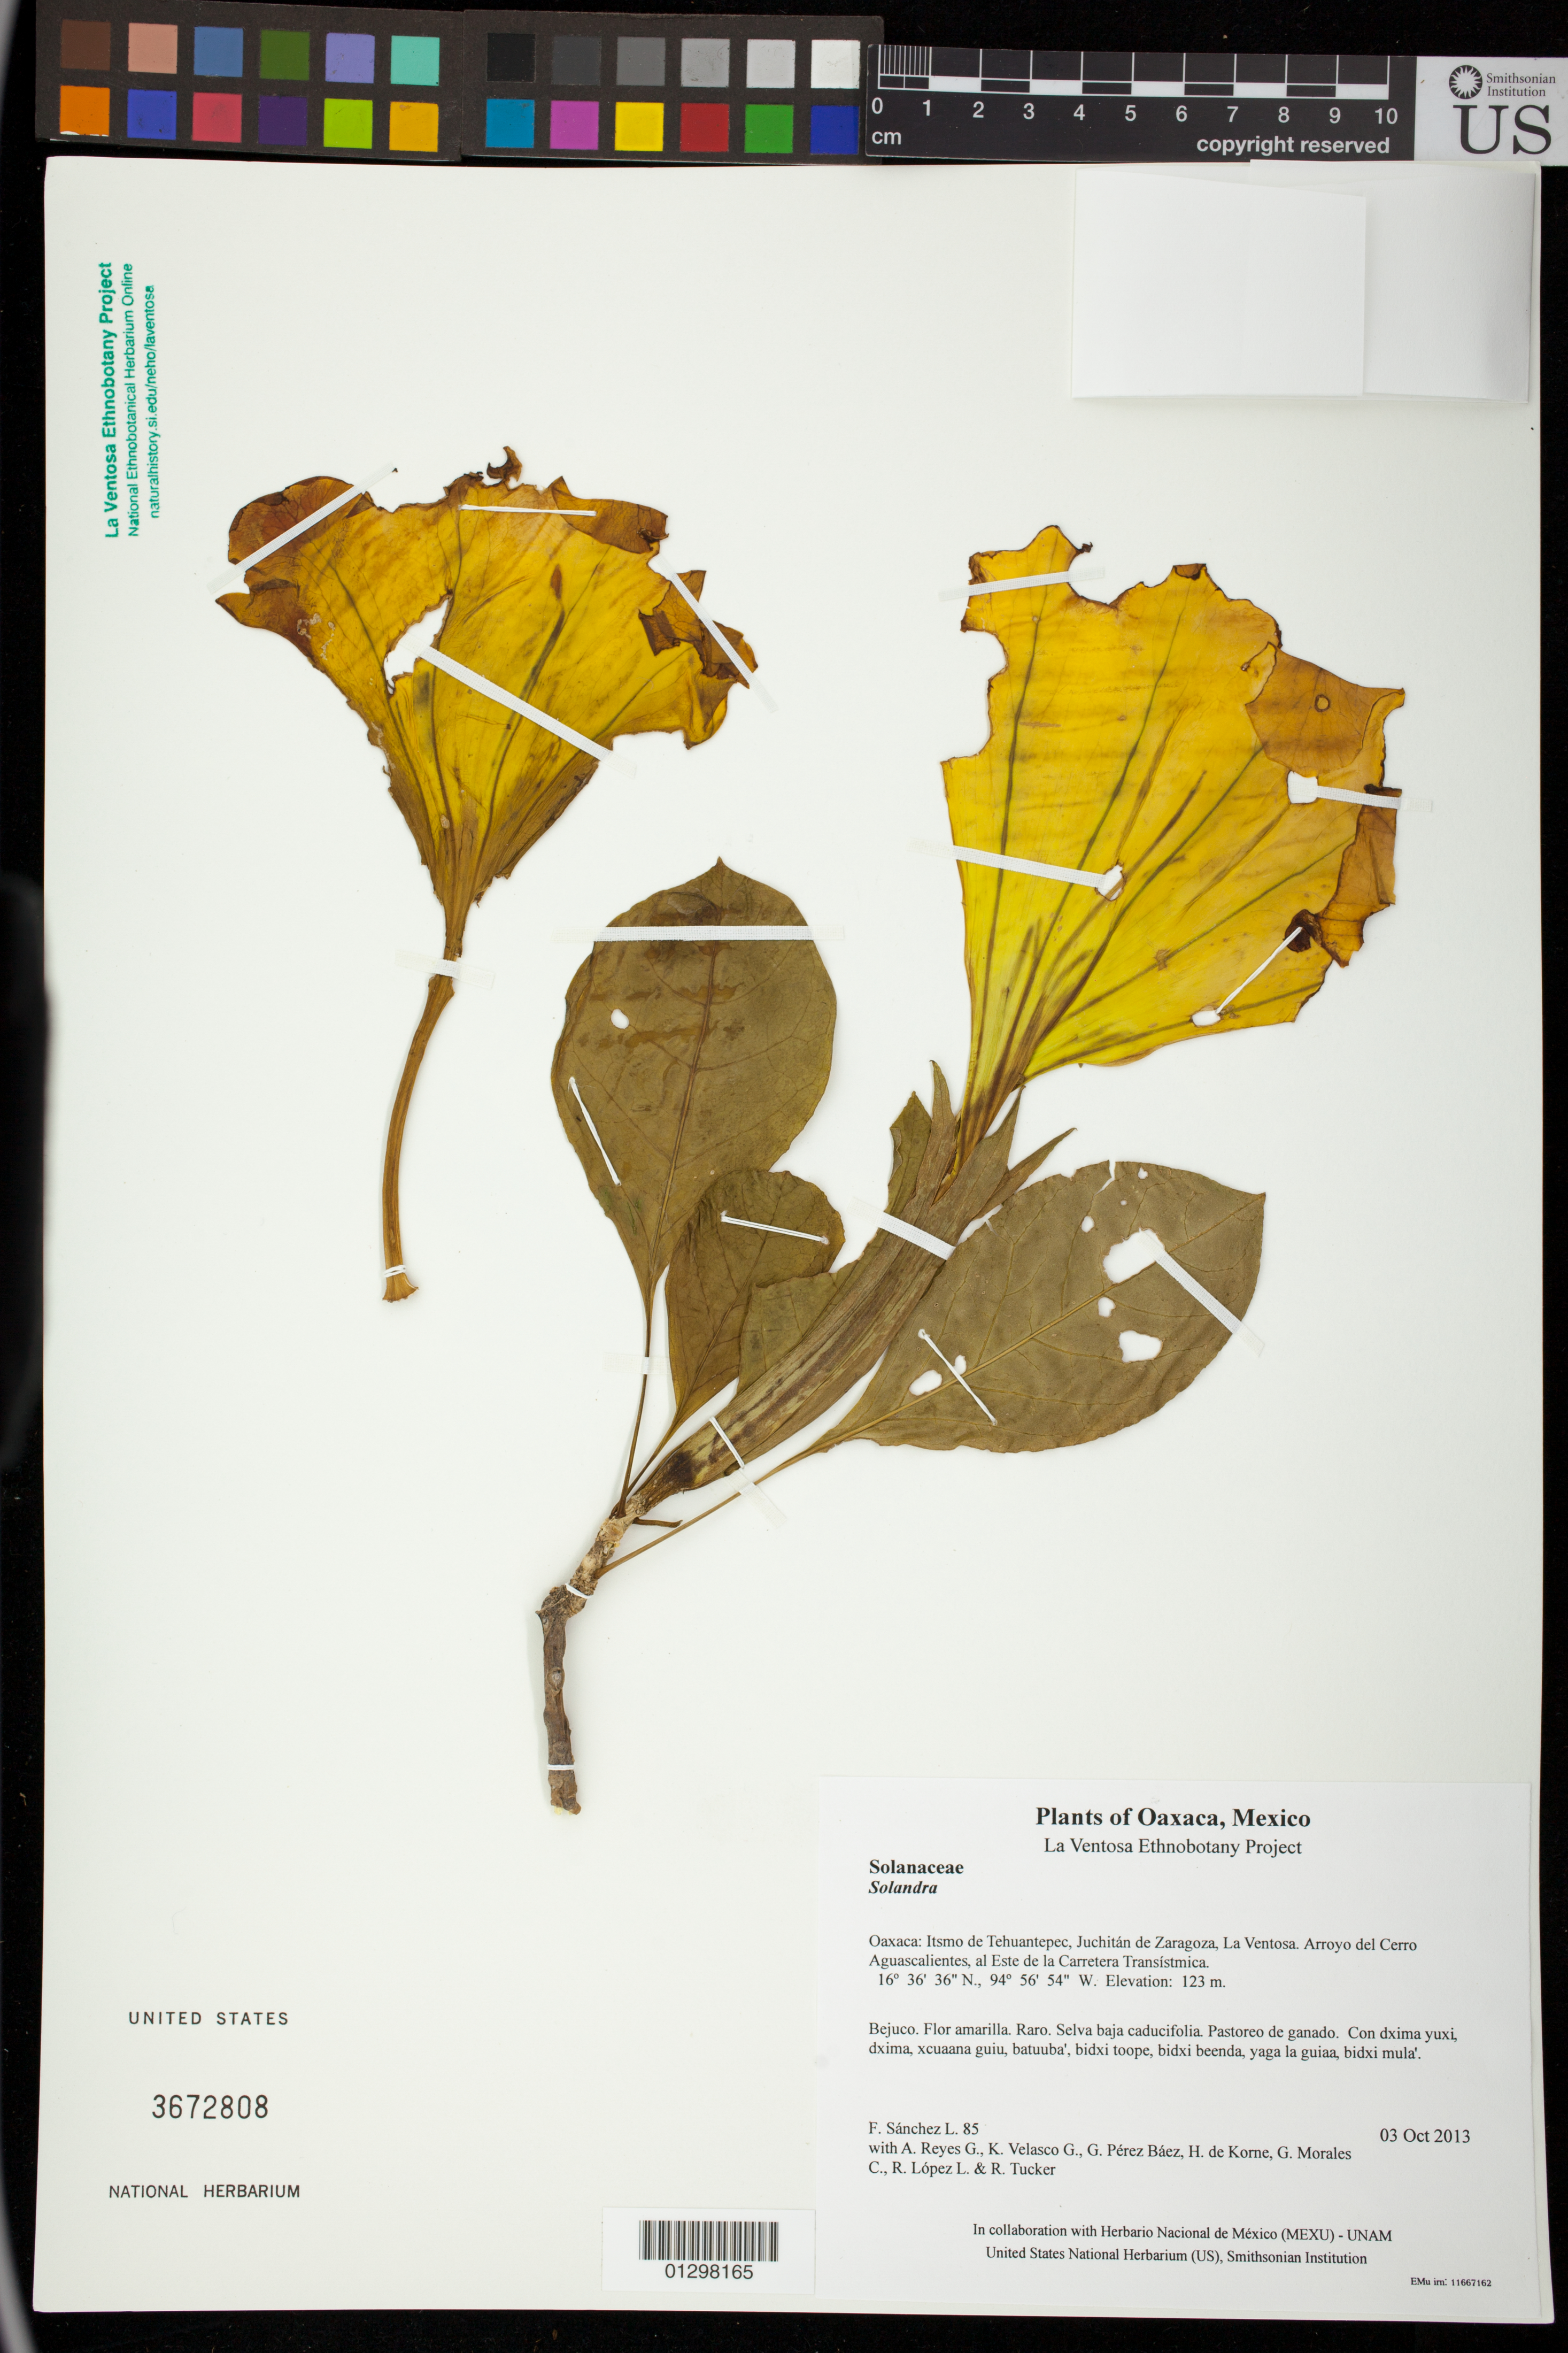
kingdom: Plantae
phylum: Tracheophyta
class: Magnoliopsida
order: Solanales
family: Solanaceae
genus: Solandra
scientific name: Solandra nizandensis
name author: Matuda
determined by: Velasco G., Kenia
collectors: F. Sánchez L., A. Reyes G., K. Velasco G., G. Pérez Báez, H. de Korne, G. Morales C., R. López L. & R. Tucker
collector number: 85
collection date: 2013-10-03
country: Mexico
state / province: Oaxaca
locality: Itsmo de Tehuantepec, Juchitán de Zaragoza, La Ventosa. Arroyo del Cerro Aguascalientes, al Este de la Carretera Transístmica.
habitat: Selva baja caducifolia. Pastoreo de ganado.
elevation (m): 123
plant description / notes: JEBOT, MEXU, SERO, US; Yaga luba'. Guie' naguchi. Nadxunu'.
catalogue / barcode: US 3672808